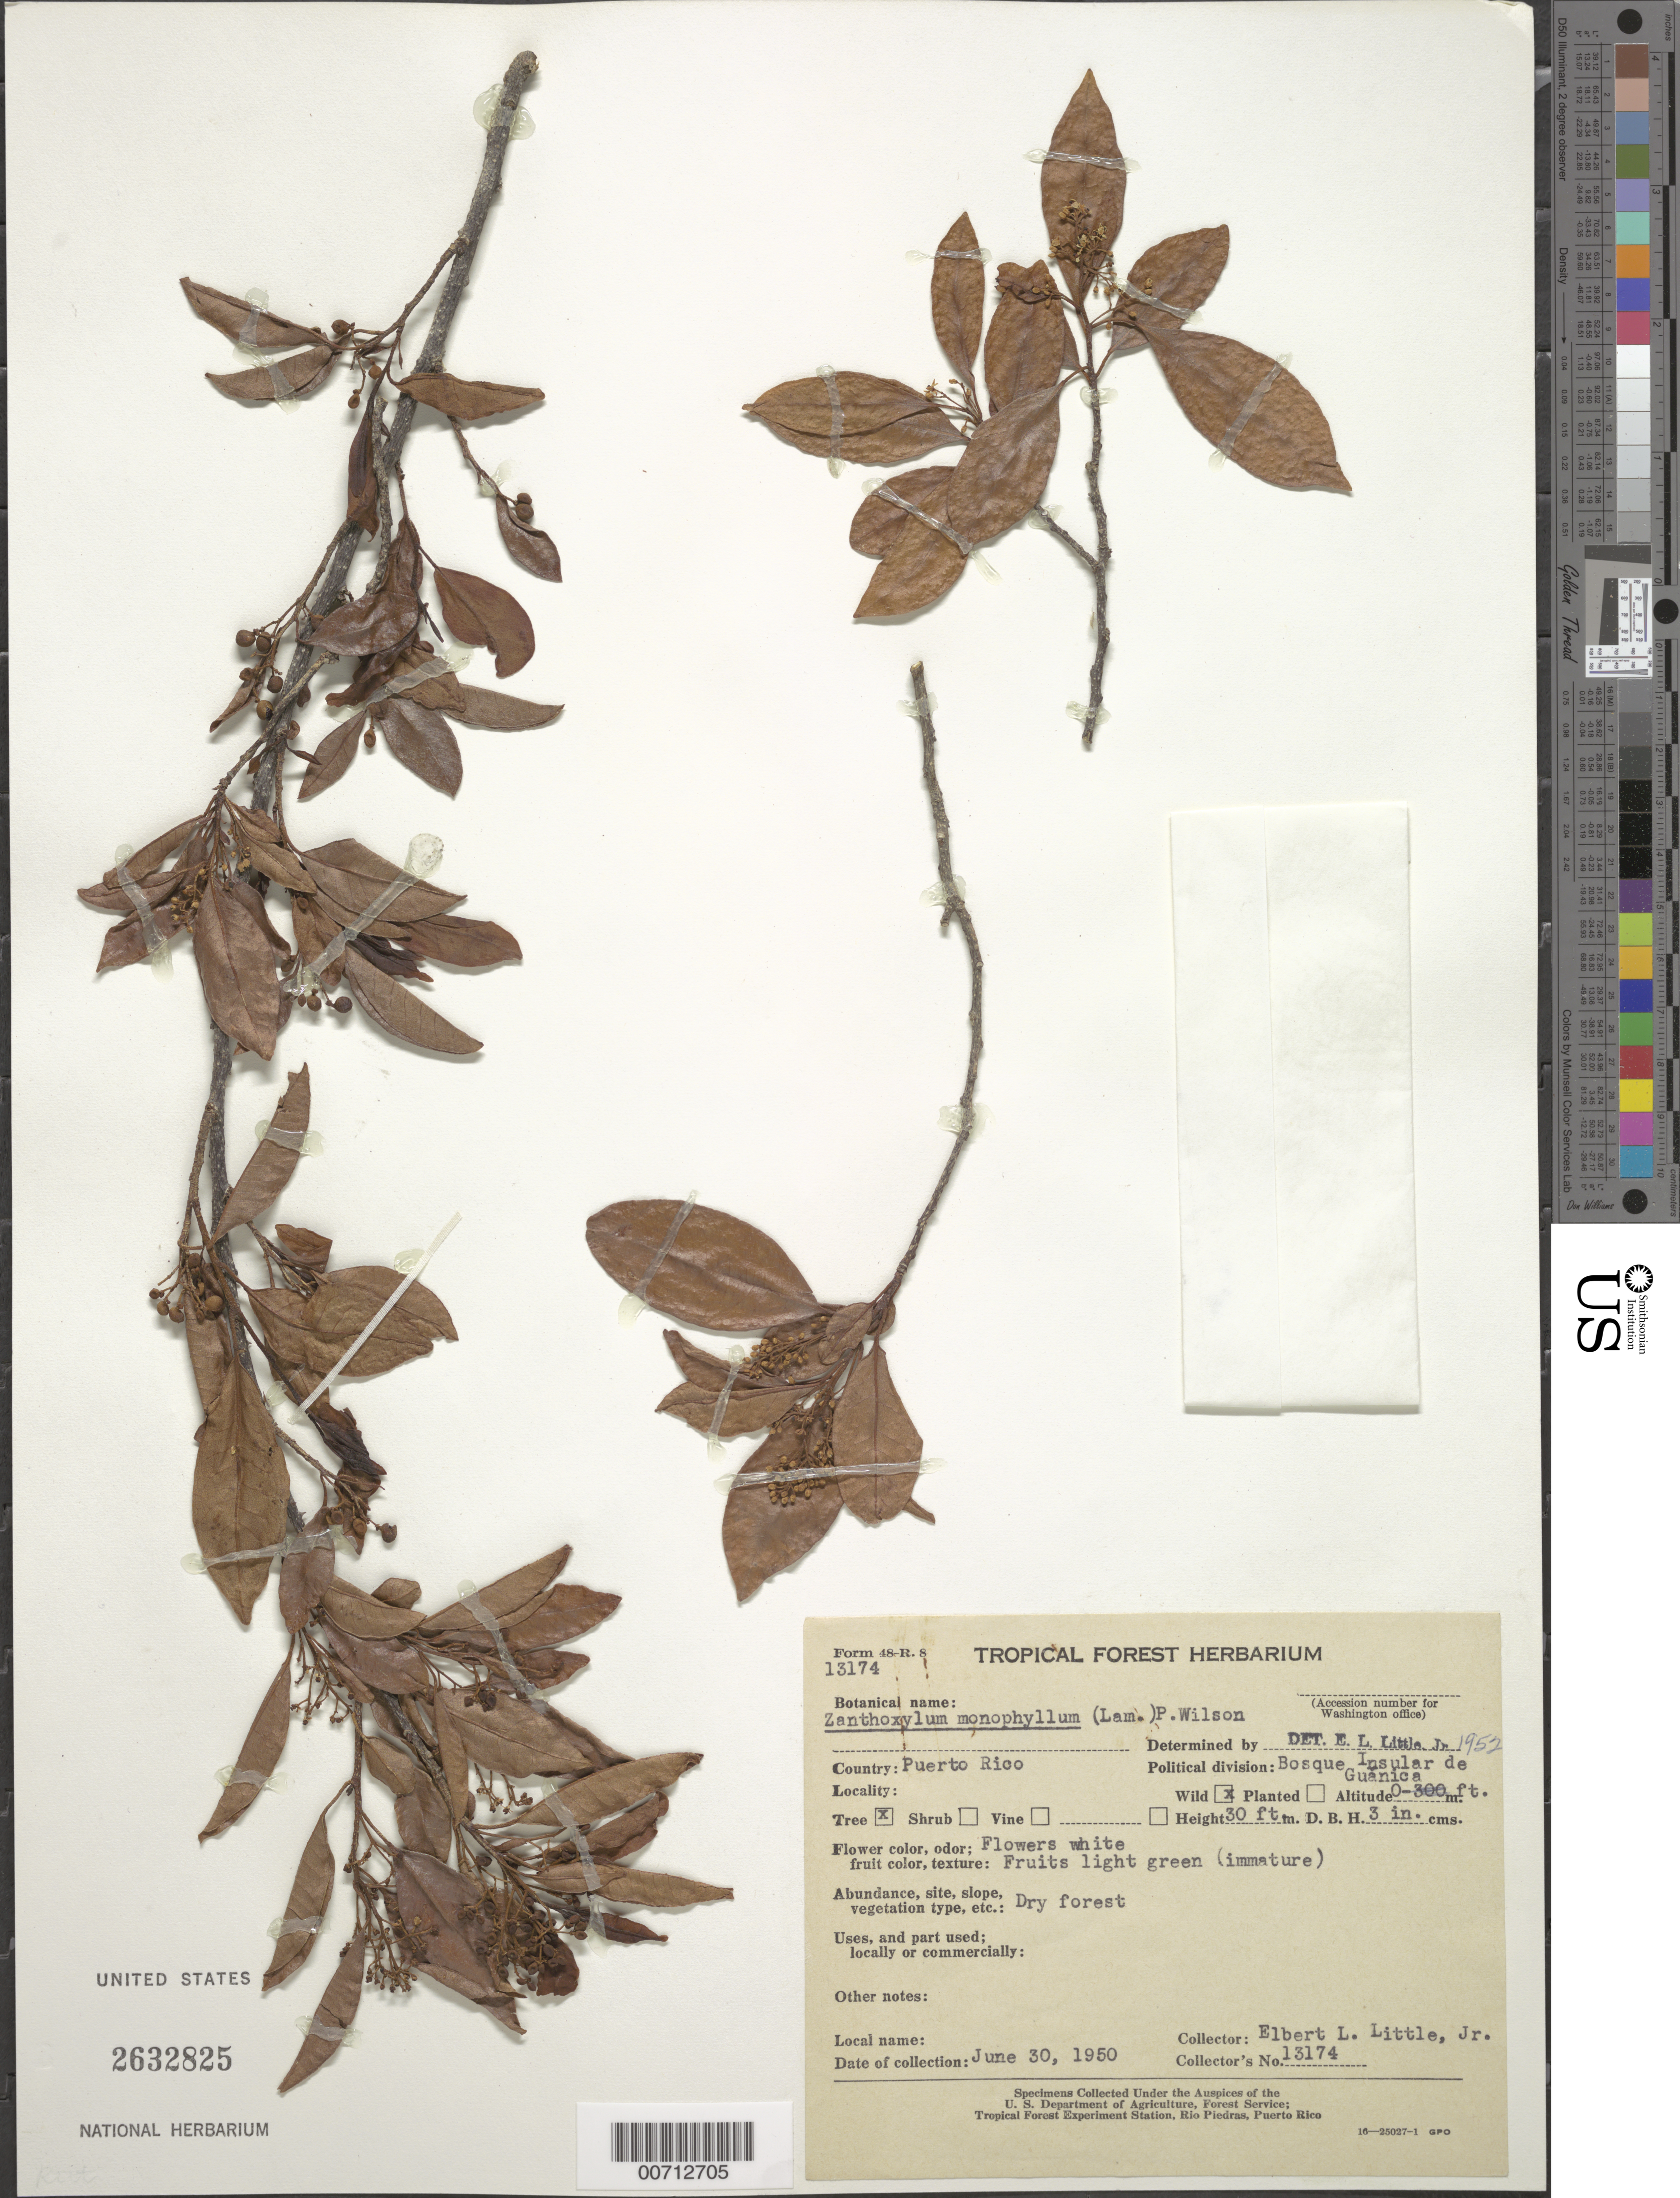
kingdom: Plantae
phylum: Tracheophyta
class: Magnoliopsida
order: Sapindales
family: Rutaceae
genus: Zanthoxylum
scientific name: Zanthoxylum monophyllum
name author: (Lam.) P. Wilson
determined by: Little, Elbert L., Jr., (FSSR), United States Department of Agriculture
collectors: E. L. Little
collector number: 13174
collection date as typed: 30 Jun 1950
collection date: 1950-06-30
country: Puerto Rico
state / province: Guanica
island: Greater Antilles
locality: Bosque Insular de Guanica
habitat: Dry forest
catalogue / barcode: US 2632825